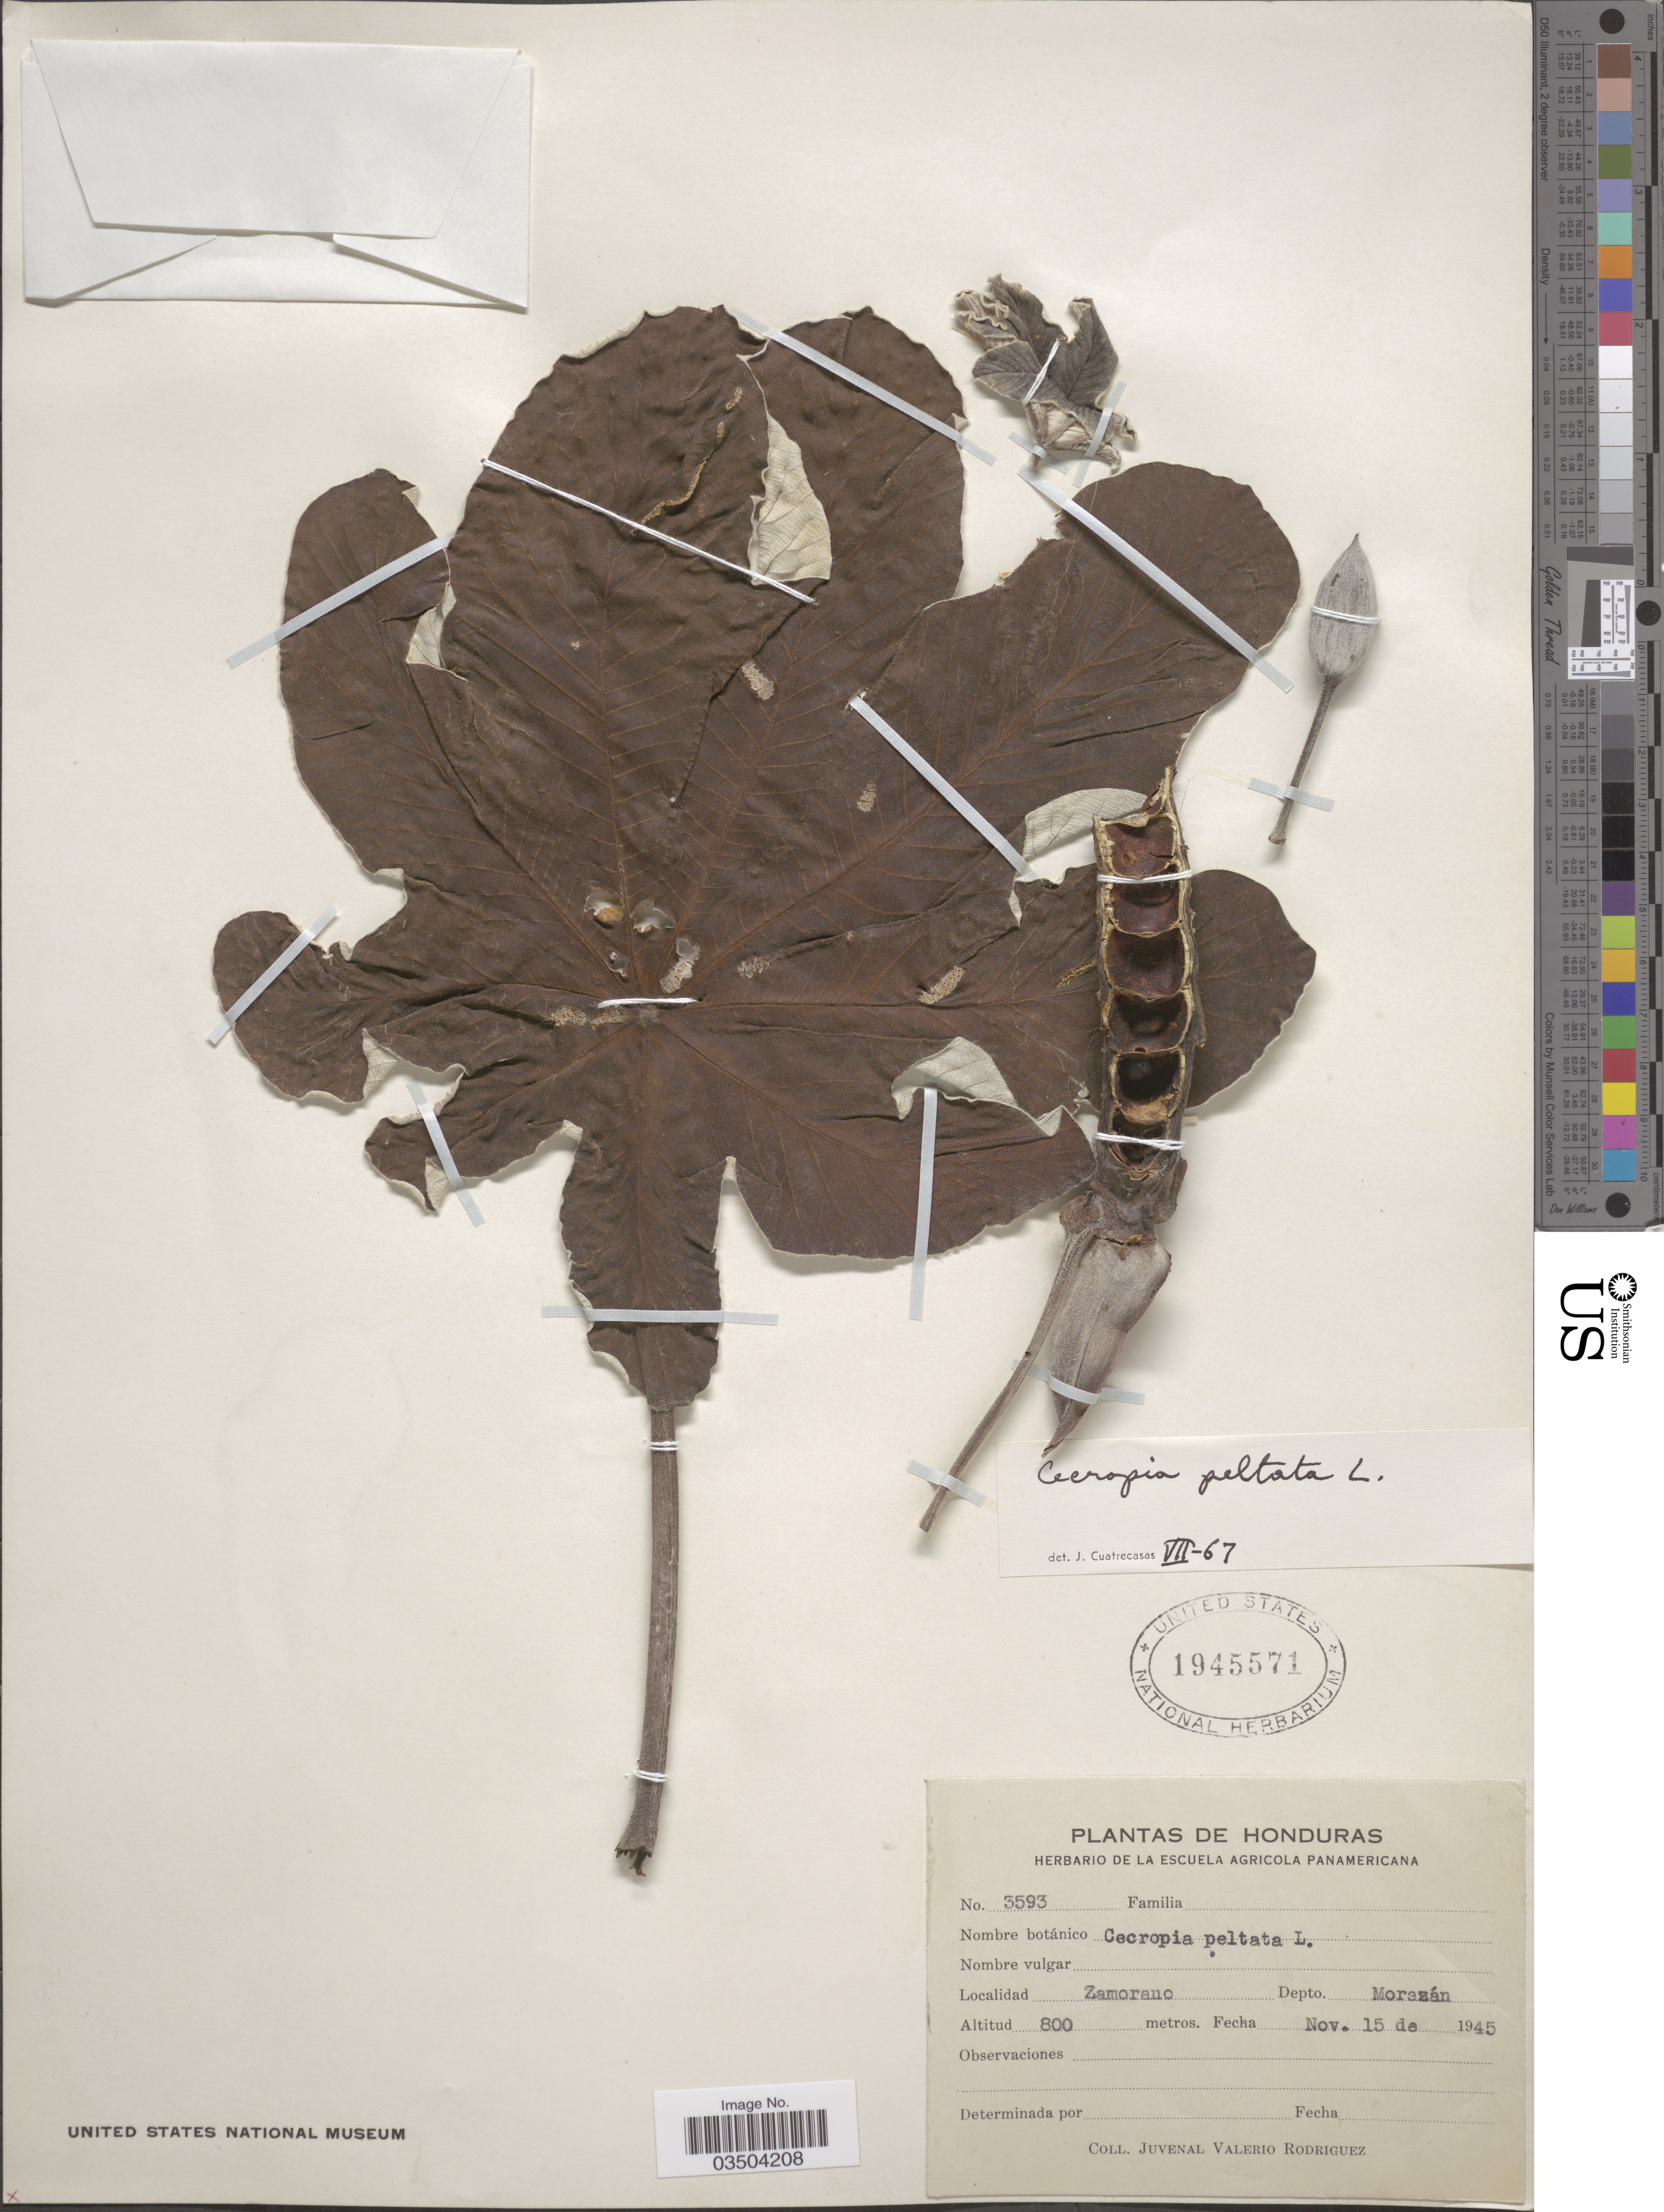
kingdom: Plantae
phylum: Tracheophyta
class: Magnoliopsida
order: Rosales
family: Urticaceae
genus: Cecropia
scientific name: Cecropia peltata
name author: L.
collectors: J. Rodriguez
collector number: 3593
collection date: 1945-11-15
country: El Salvador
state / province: Morazan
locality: Zamorano. Depto. Morazán.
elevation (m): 800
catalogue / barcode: US 1945571